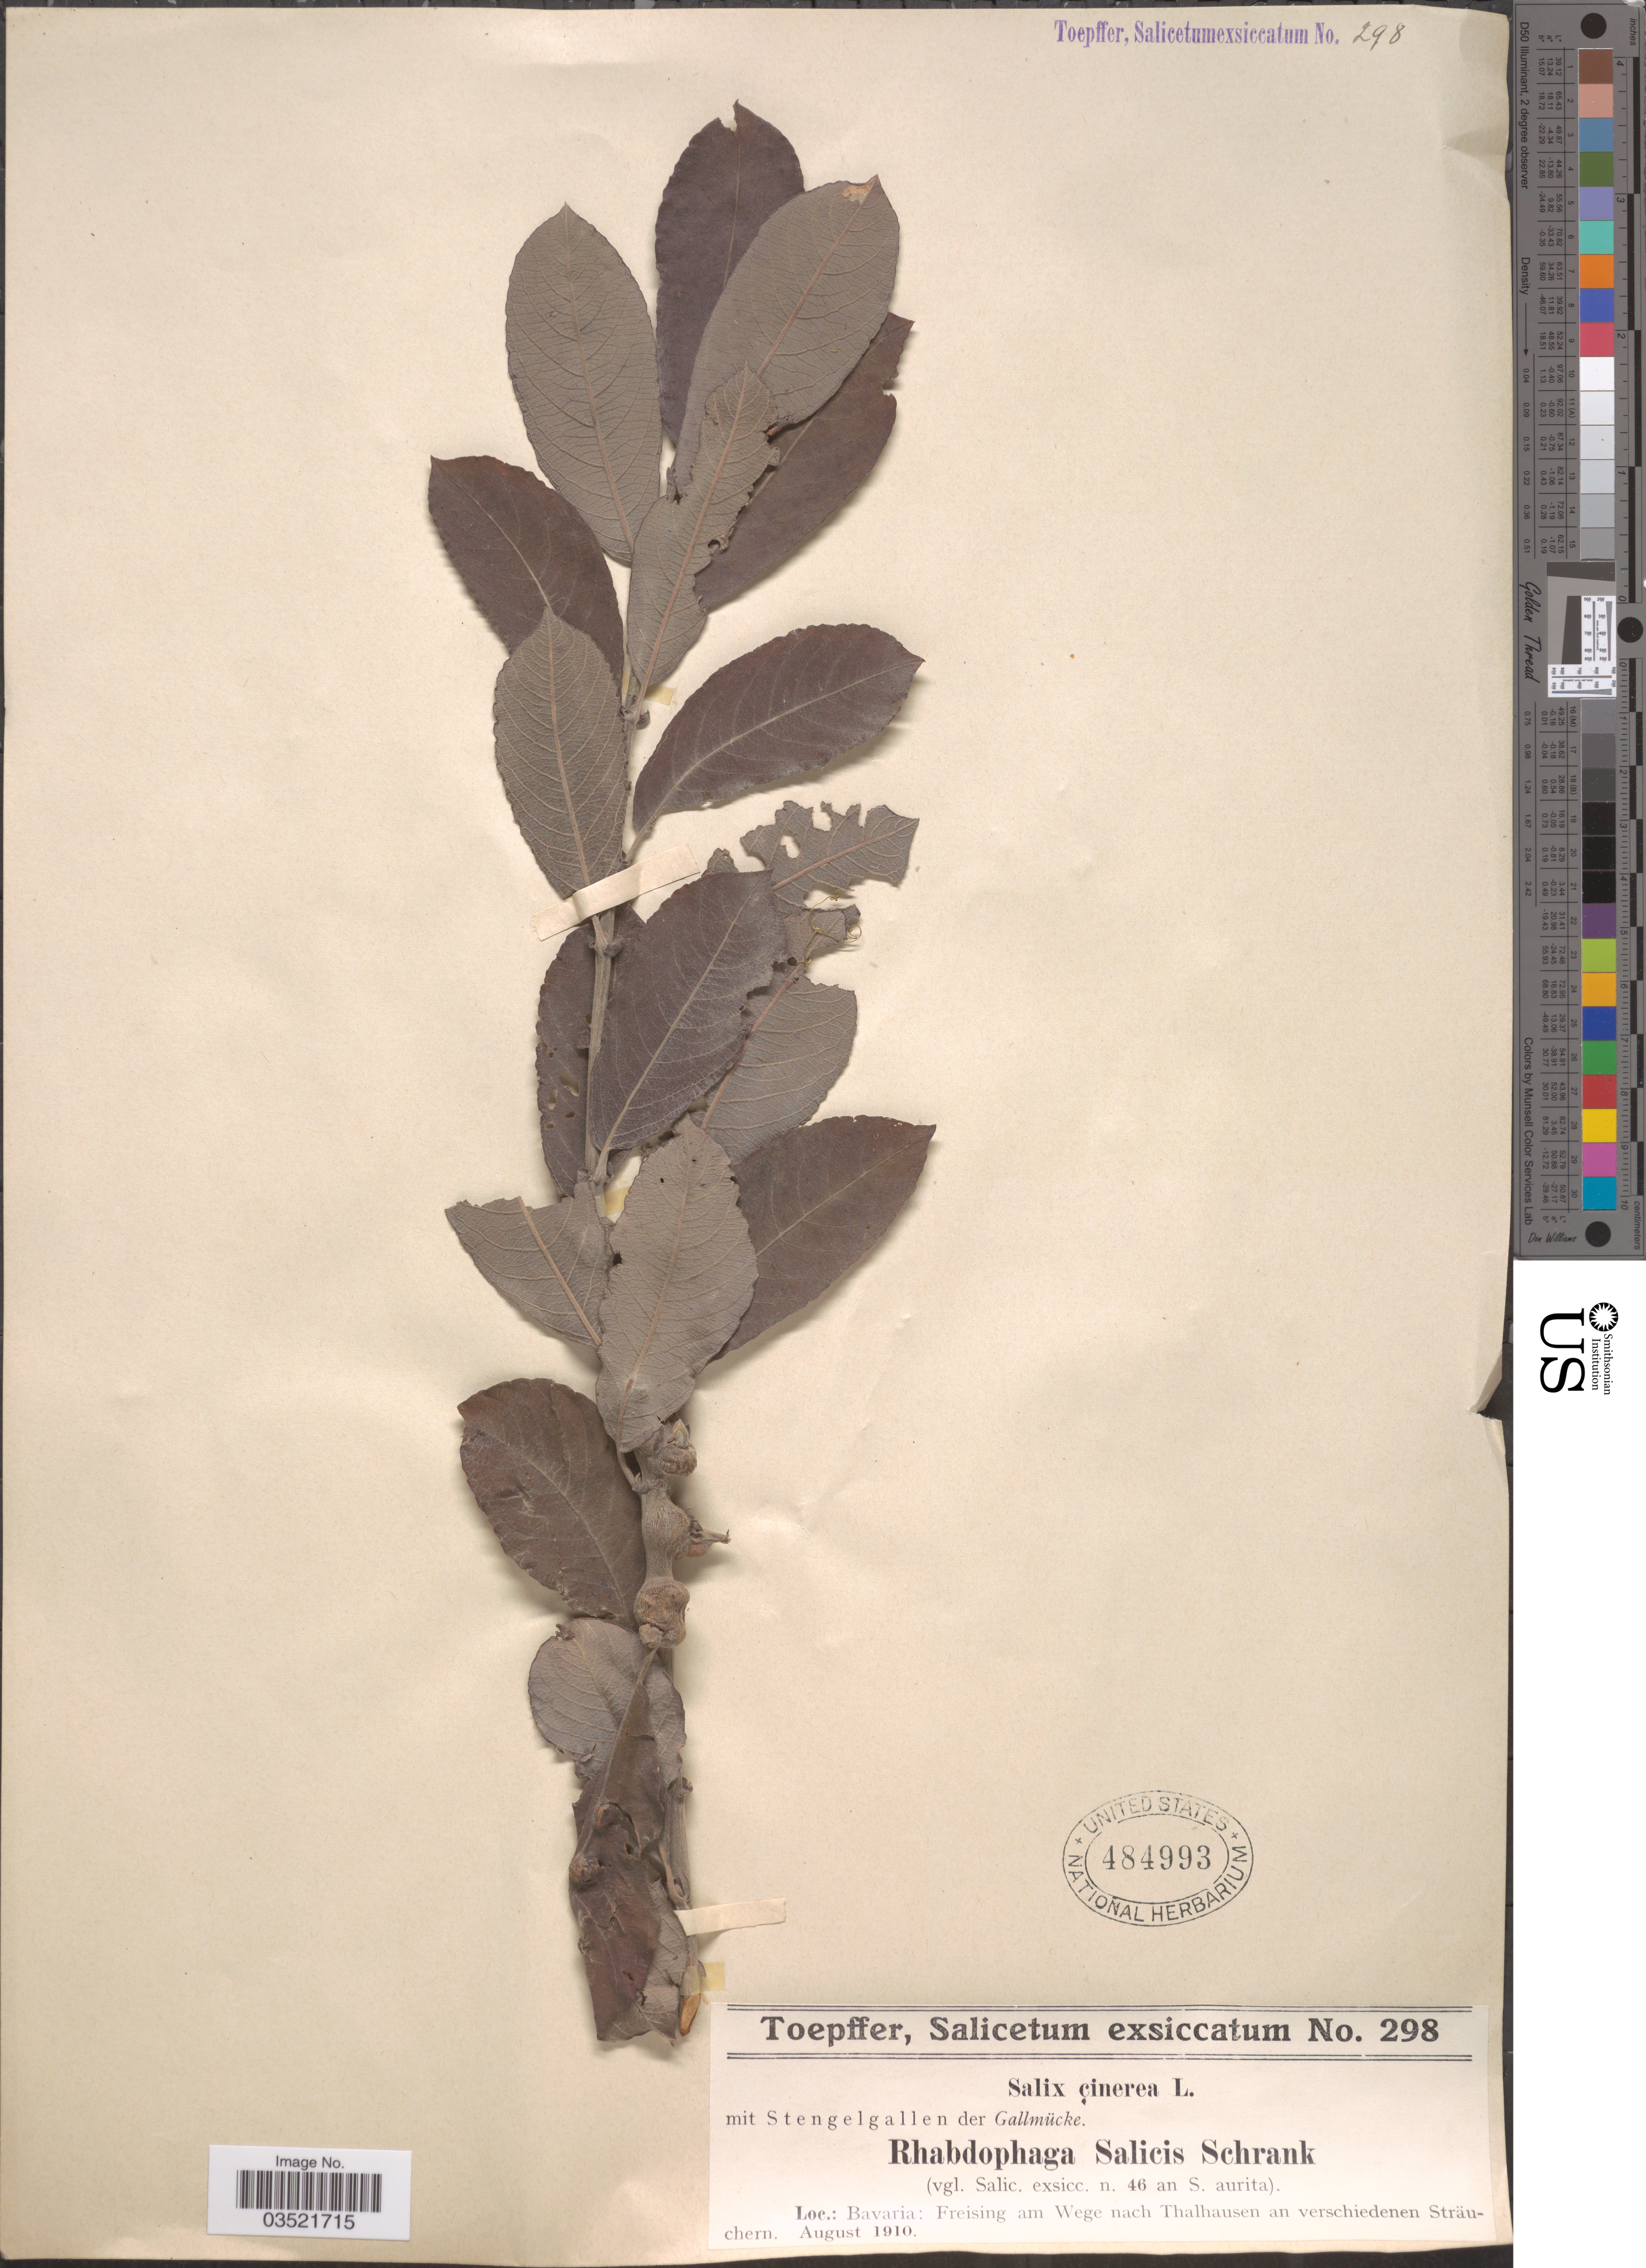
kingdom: Plantae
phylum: Tracheophyta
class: Magnoliopsida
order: Malpighiales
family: Salicaceae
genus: Salix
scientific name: Salix cinerea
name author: L.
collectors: A. Toepffer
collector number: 298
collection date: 1910-08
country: Germany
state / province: Bayern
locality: Bavaria: Freising am Wege nach Thalhausen an verschiedenen Sträuchern.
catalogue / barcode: US 484993